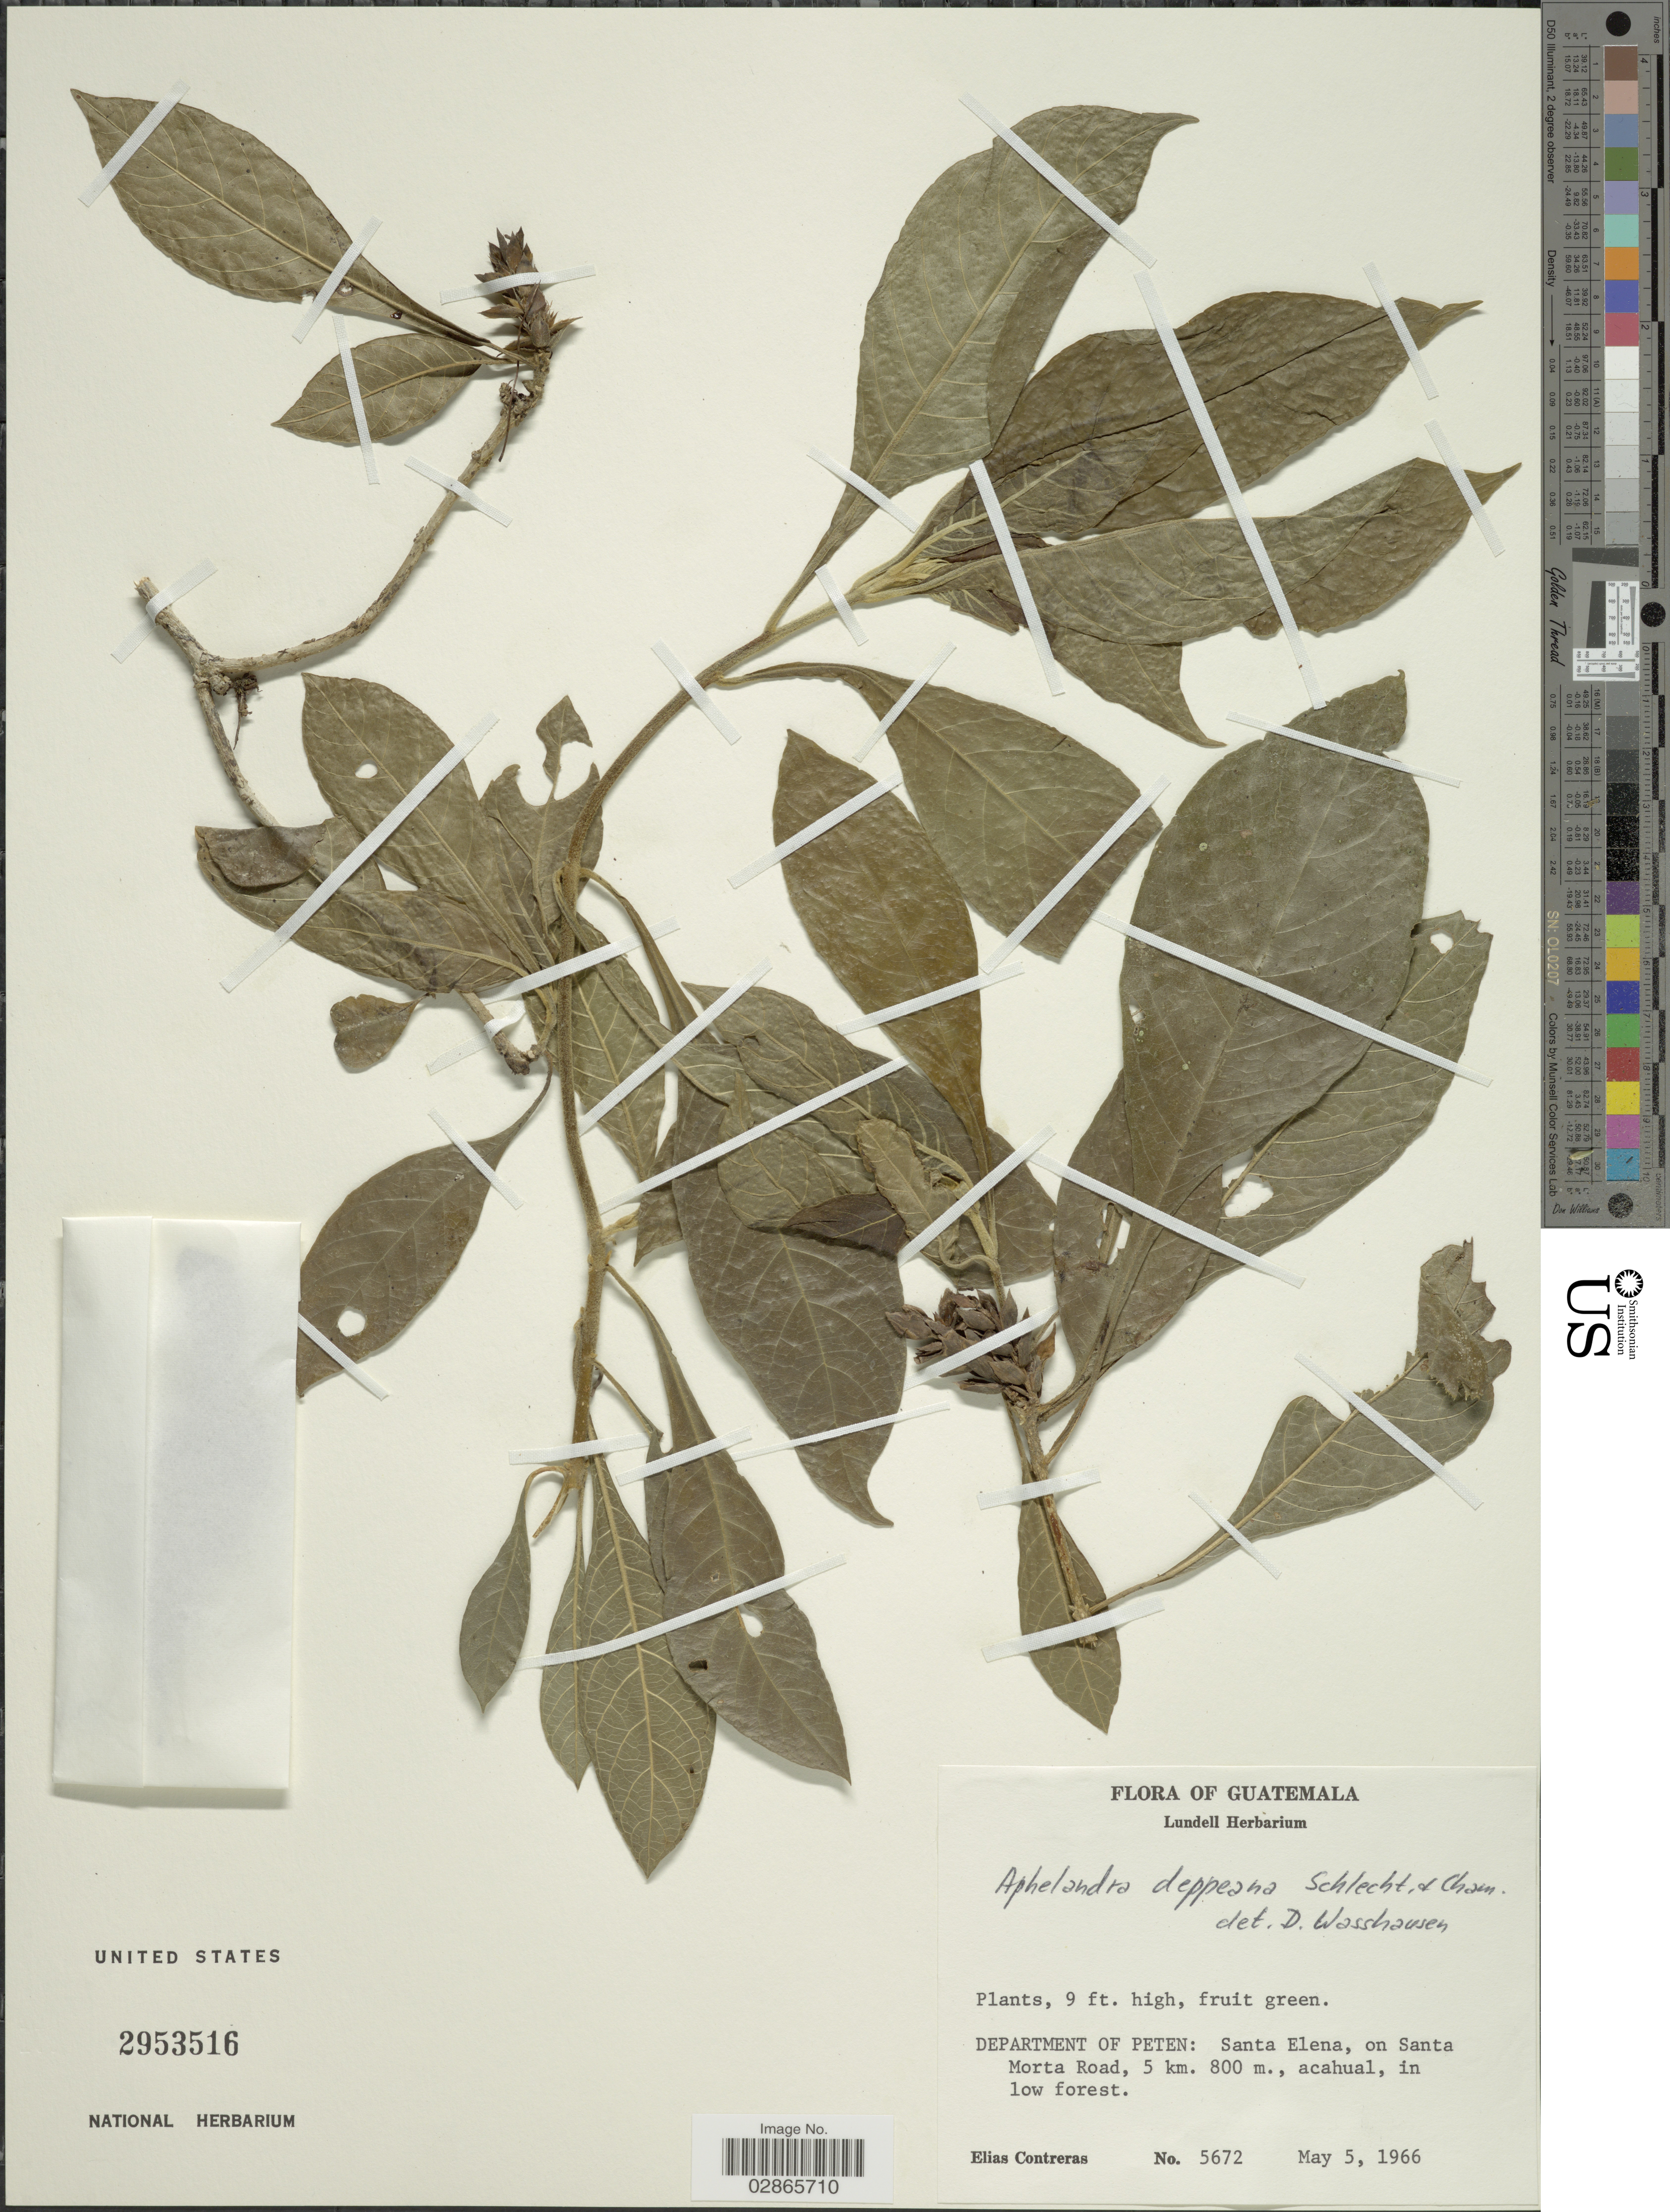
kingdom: Plantae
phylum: Tracheophyta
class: Magnoliopsida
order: Lamiales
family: Acanthaceae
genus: Aphelandra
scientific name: Aphelandra deppeana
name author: Schltdl. & Cham.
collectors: E. Contreras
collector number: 5672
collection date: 1966-05-05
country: Guatemala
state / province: El Petén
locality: Department of Peten: Santa Elena, on Santa Morta Road, 5 km. acahual.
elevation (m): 800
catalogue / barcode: US 2953516